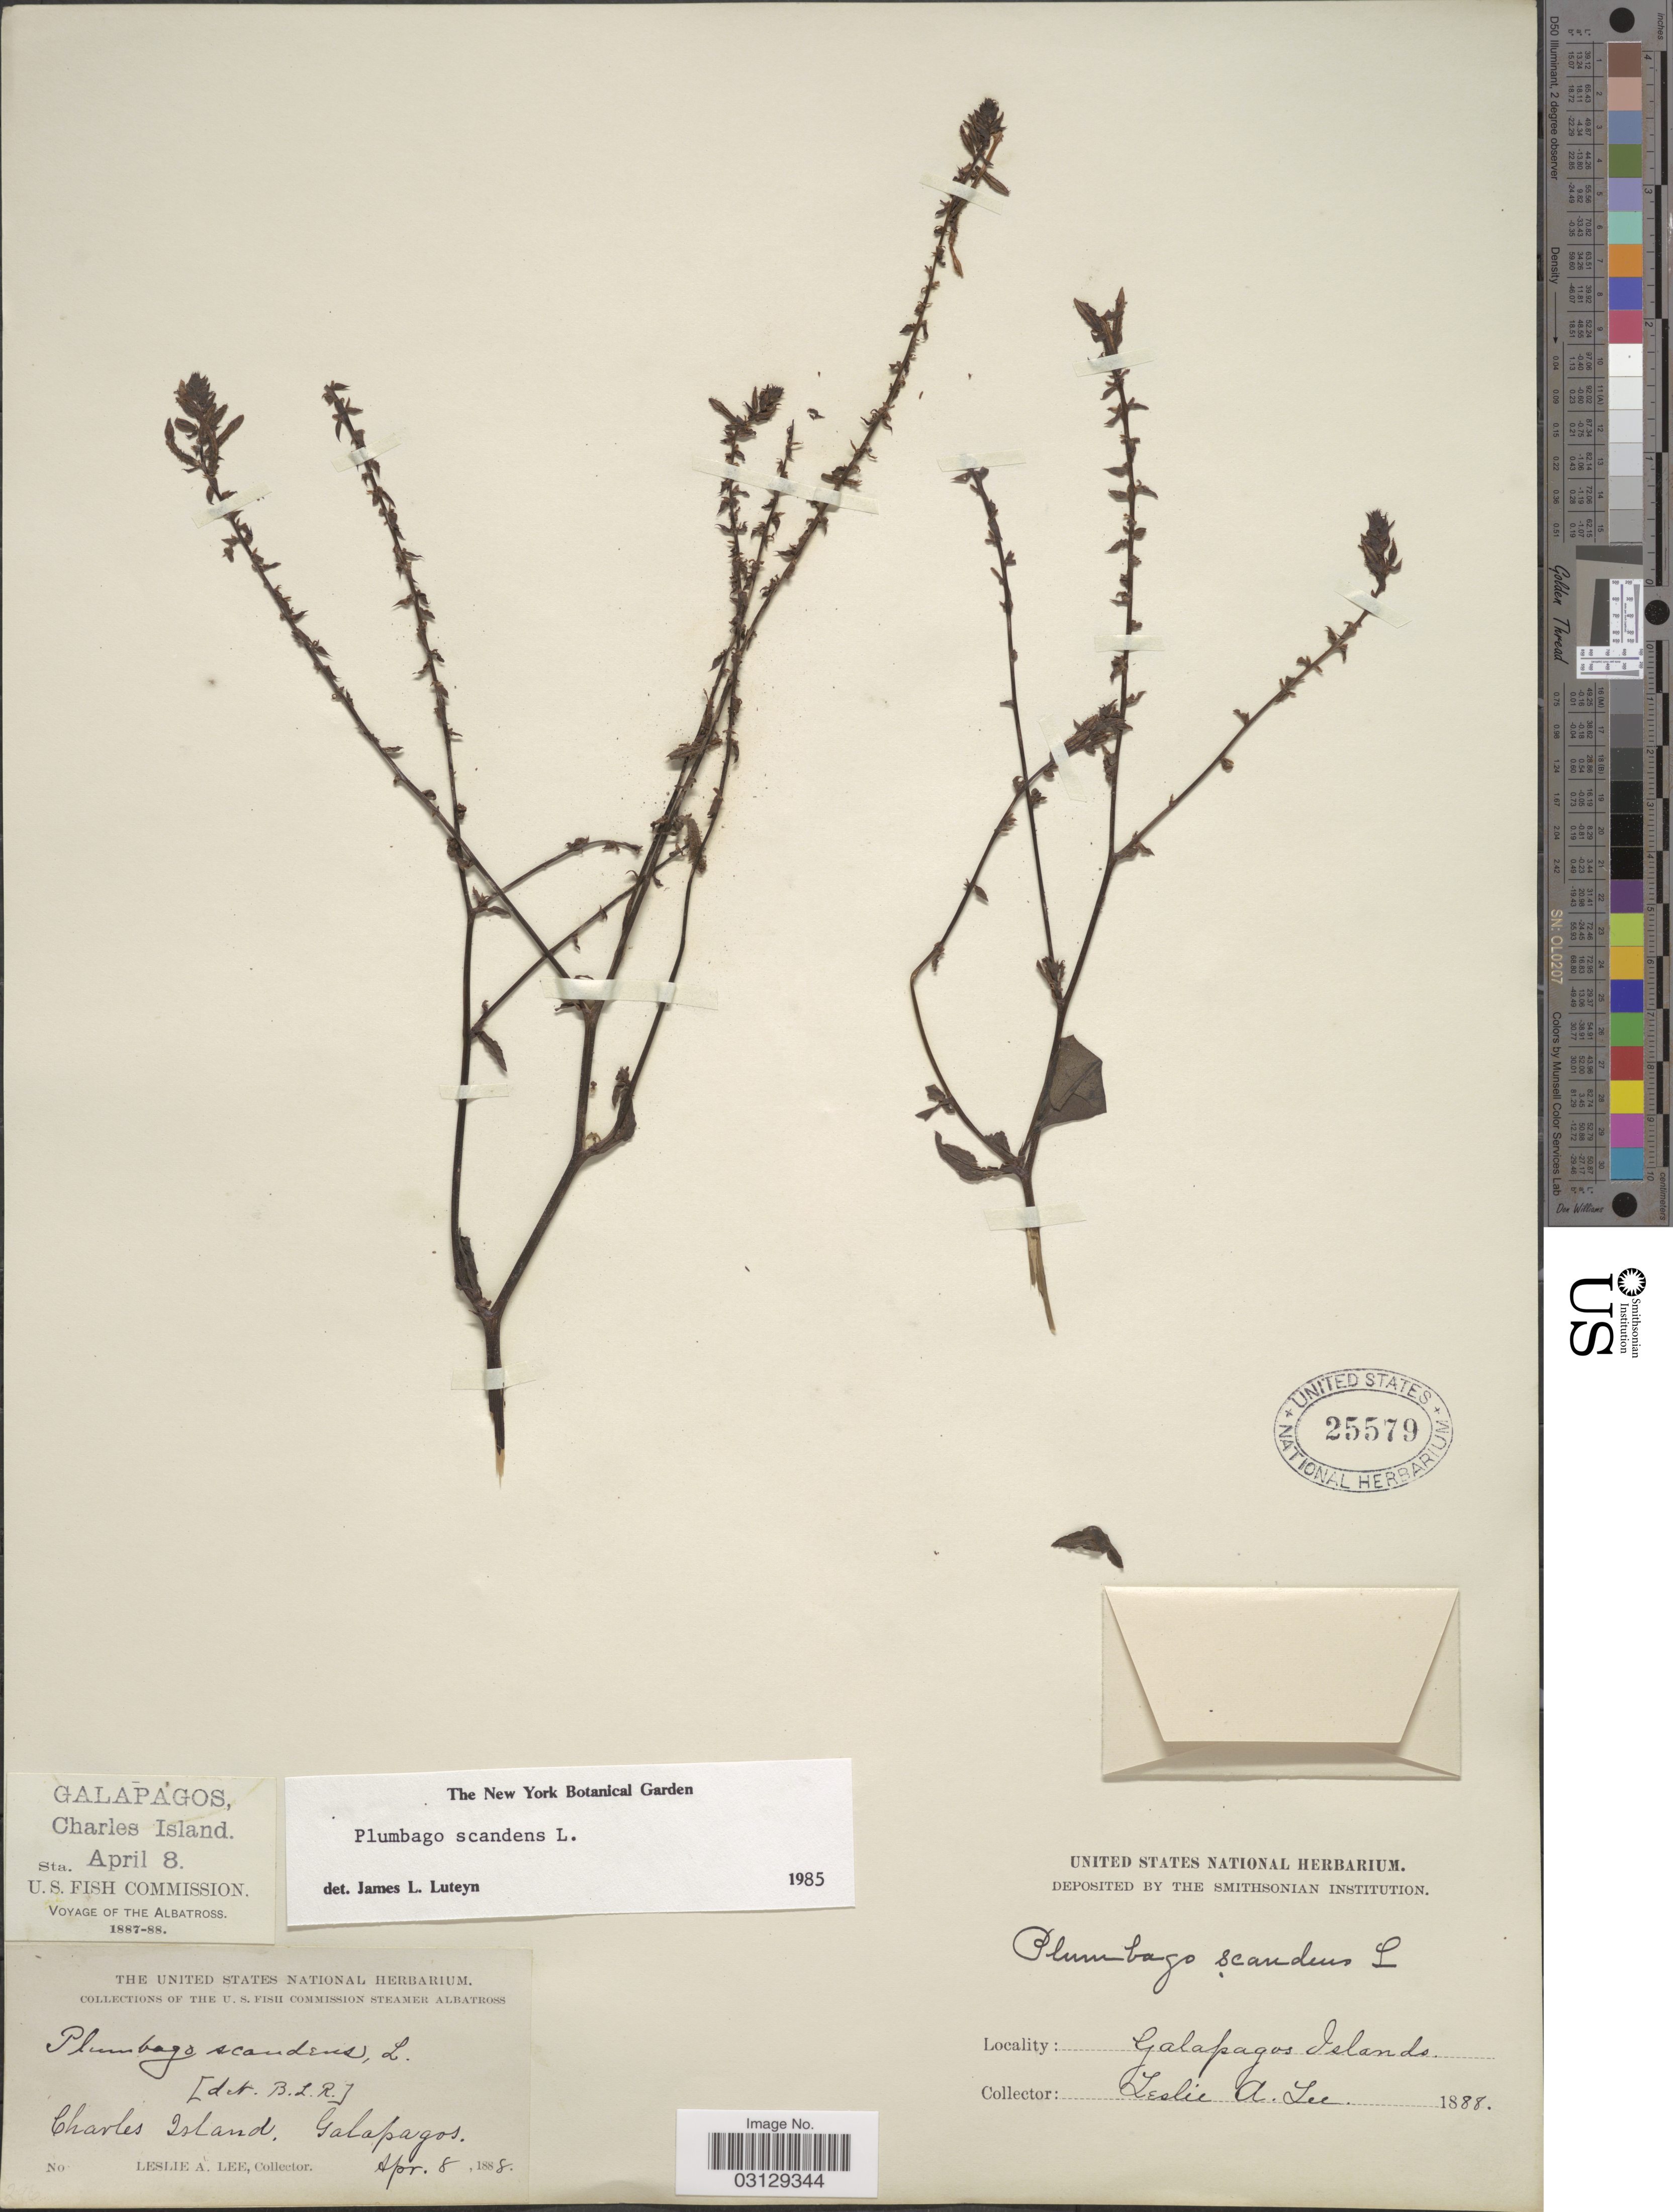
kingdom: Plantae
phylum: Tracheophyta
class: Magnoliopsida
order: Caryophyllales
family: Plumbaginaceae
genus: Plumbago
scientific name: Plumbago scandens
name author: L.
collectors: L. Lee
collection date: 1888-04-08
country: Ecuador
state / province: Colón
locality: Charles Island. Galapagos Islands.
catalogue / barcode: US 25579